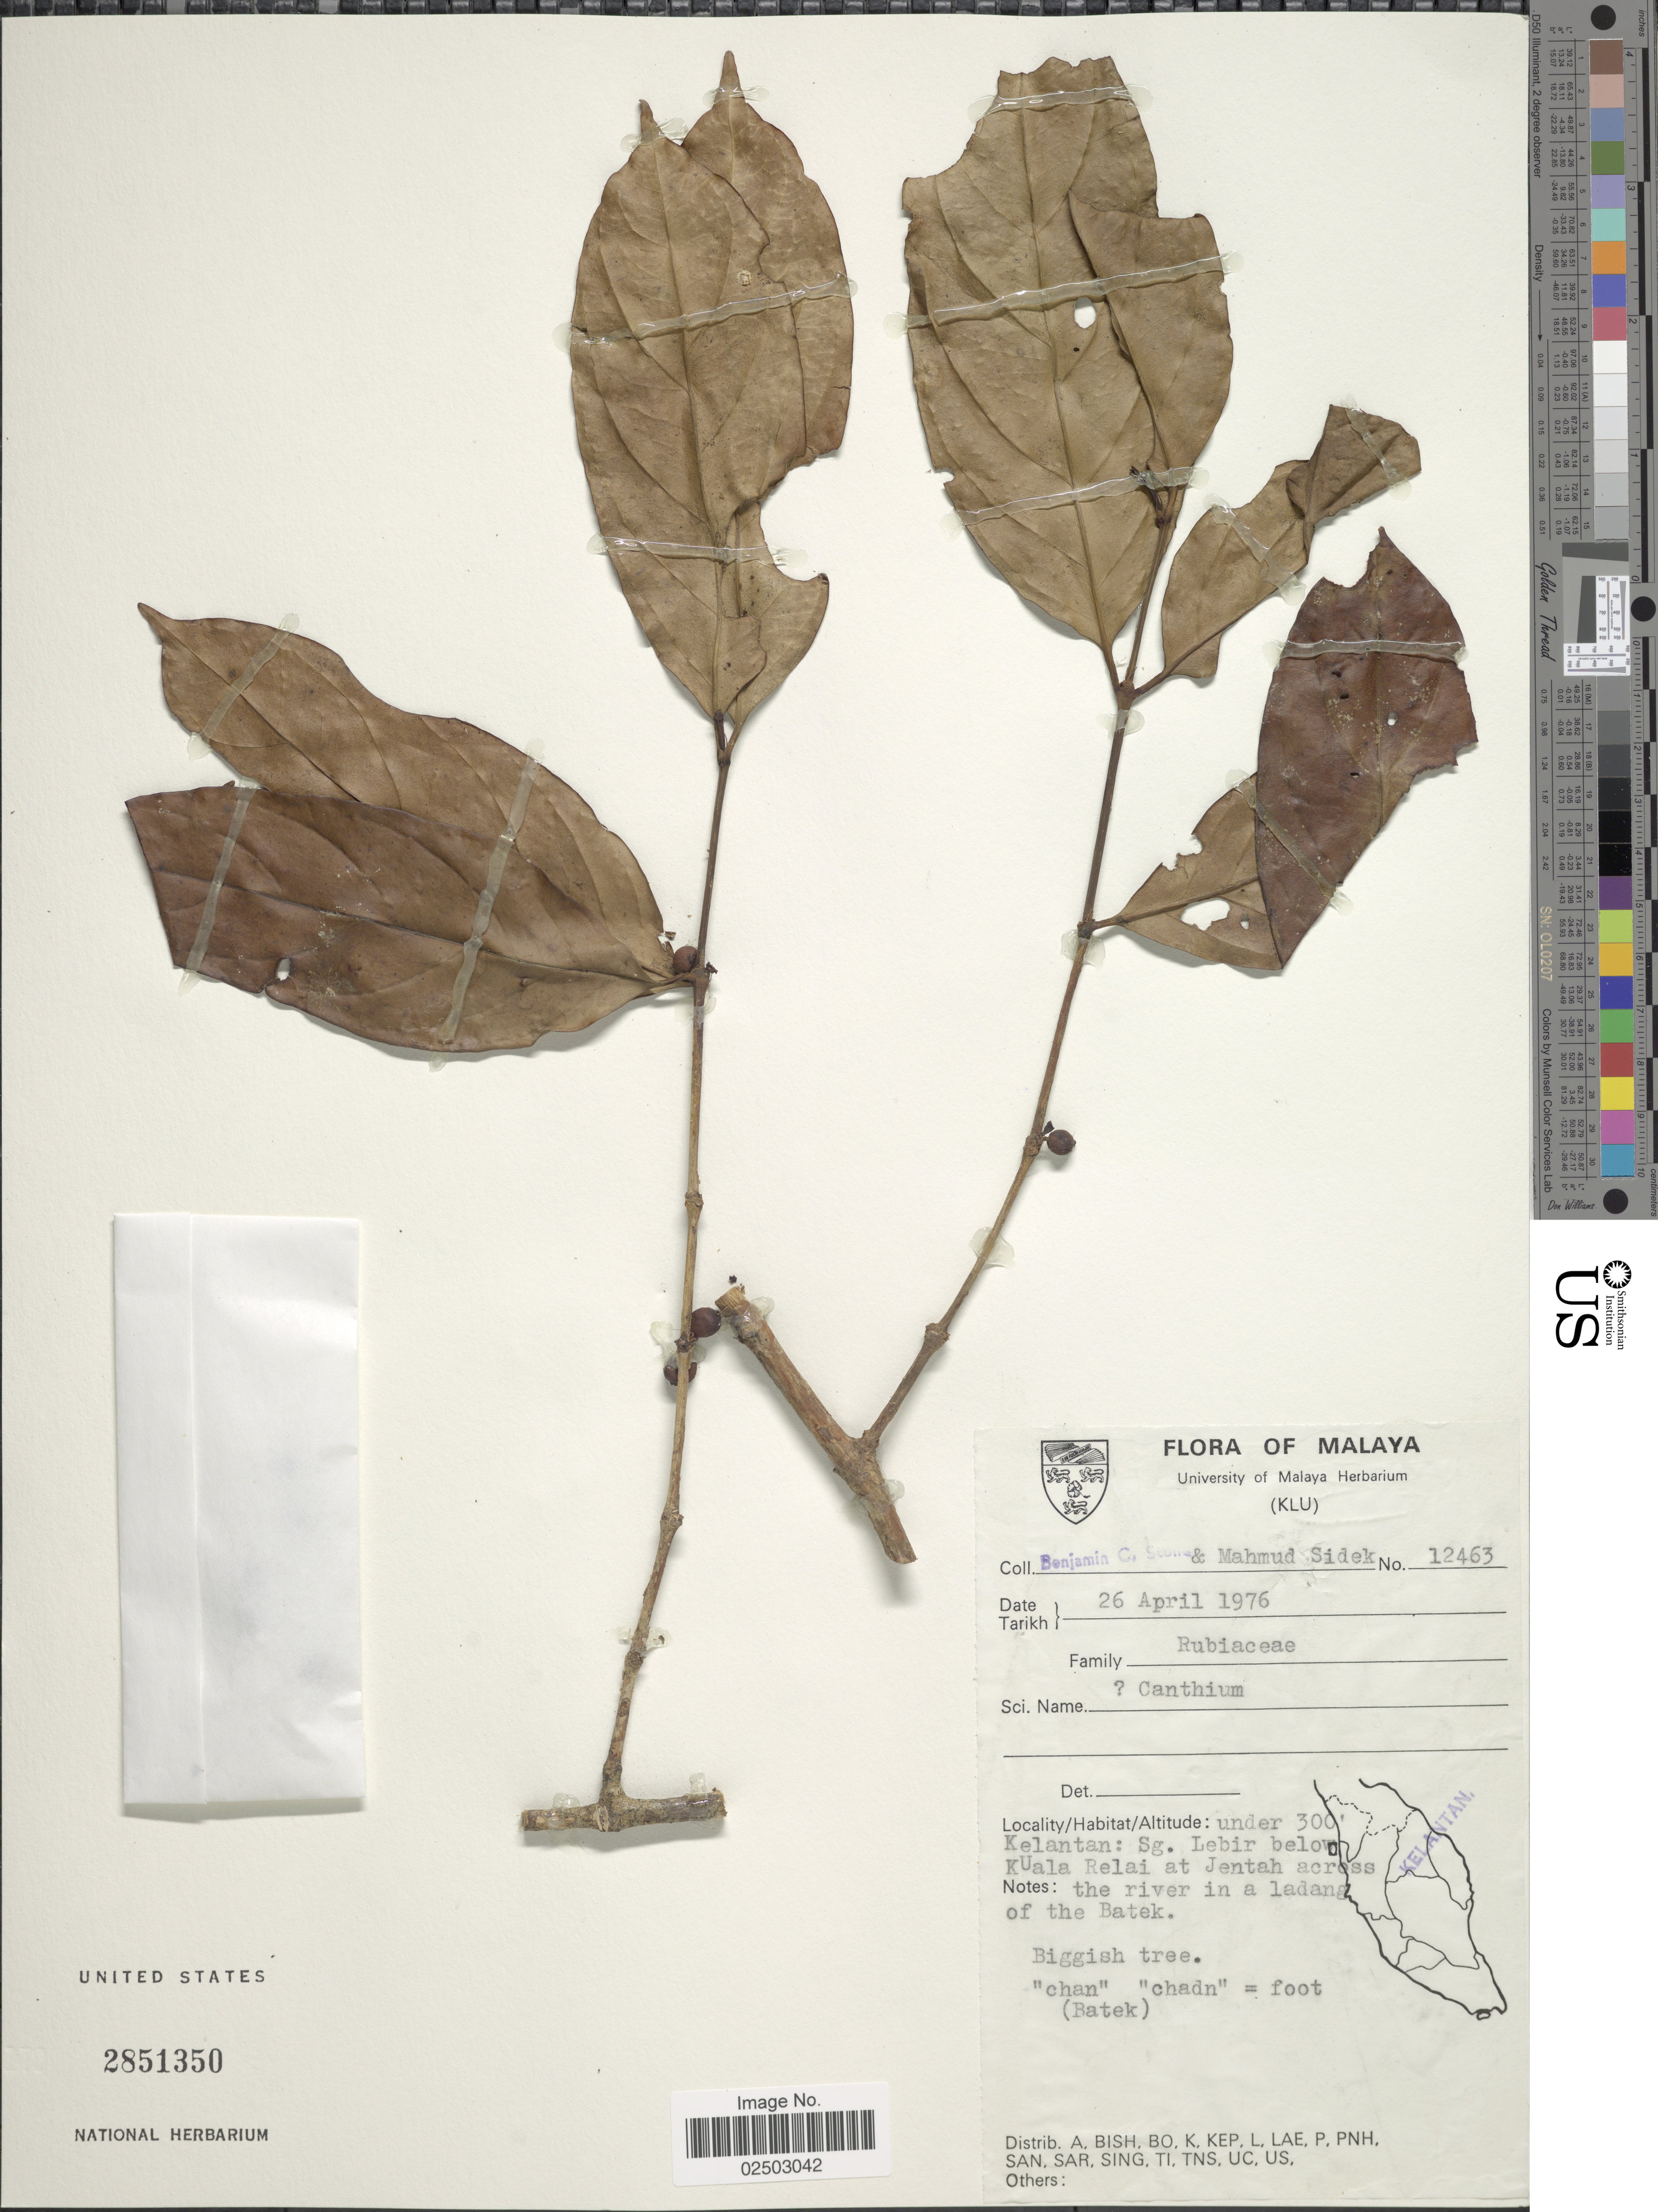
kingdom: Plantae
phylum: Tracheophyta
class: Magnoliopsida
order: Gentianales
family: Rubiaceae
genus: Bridsonia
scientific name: Bridsonia chamaedendrum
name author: (Kuntze) Verstraete & A.E. van Wyk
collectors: B. C. Stone & M. Sidek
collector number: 12463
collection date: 1976-04-26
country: Malaysia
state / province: Kelantan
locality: Malaya, Sg.Lebir below Kuala Relai at Jentah across the river in a ladang of the Batek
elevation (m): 91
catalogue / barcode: US 2851350